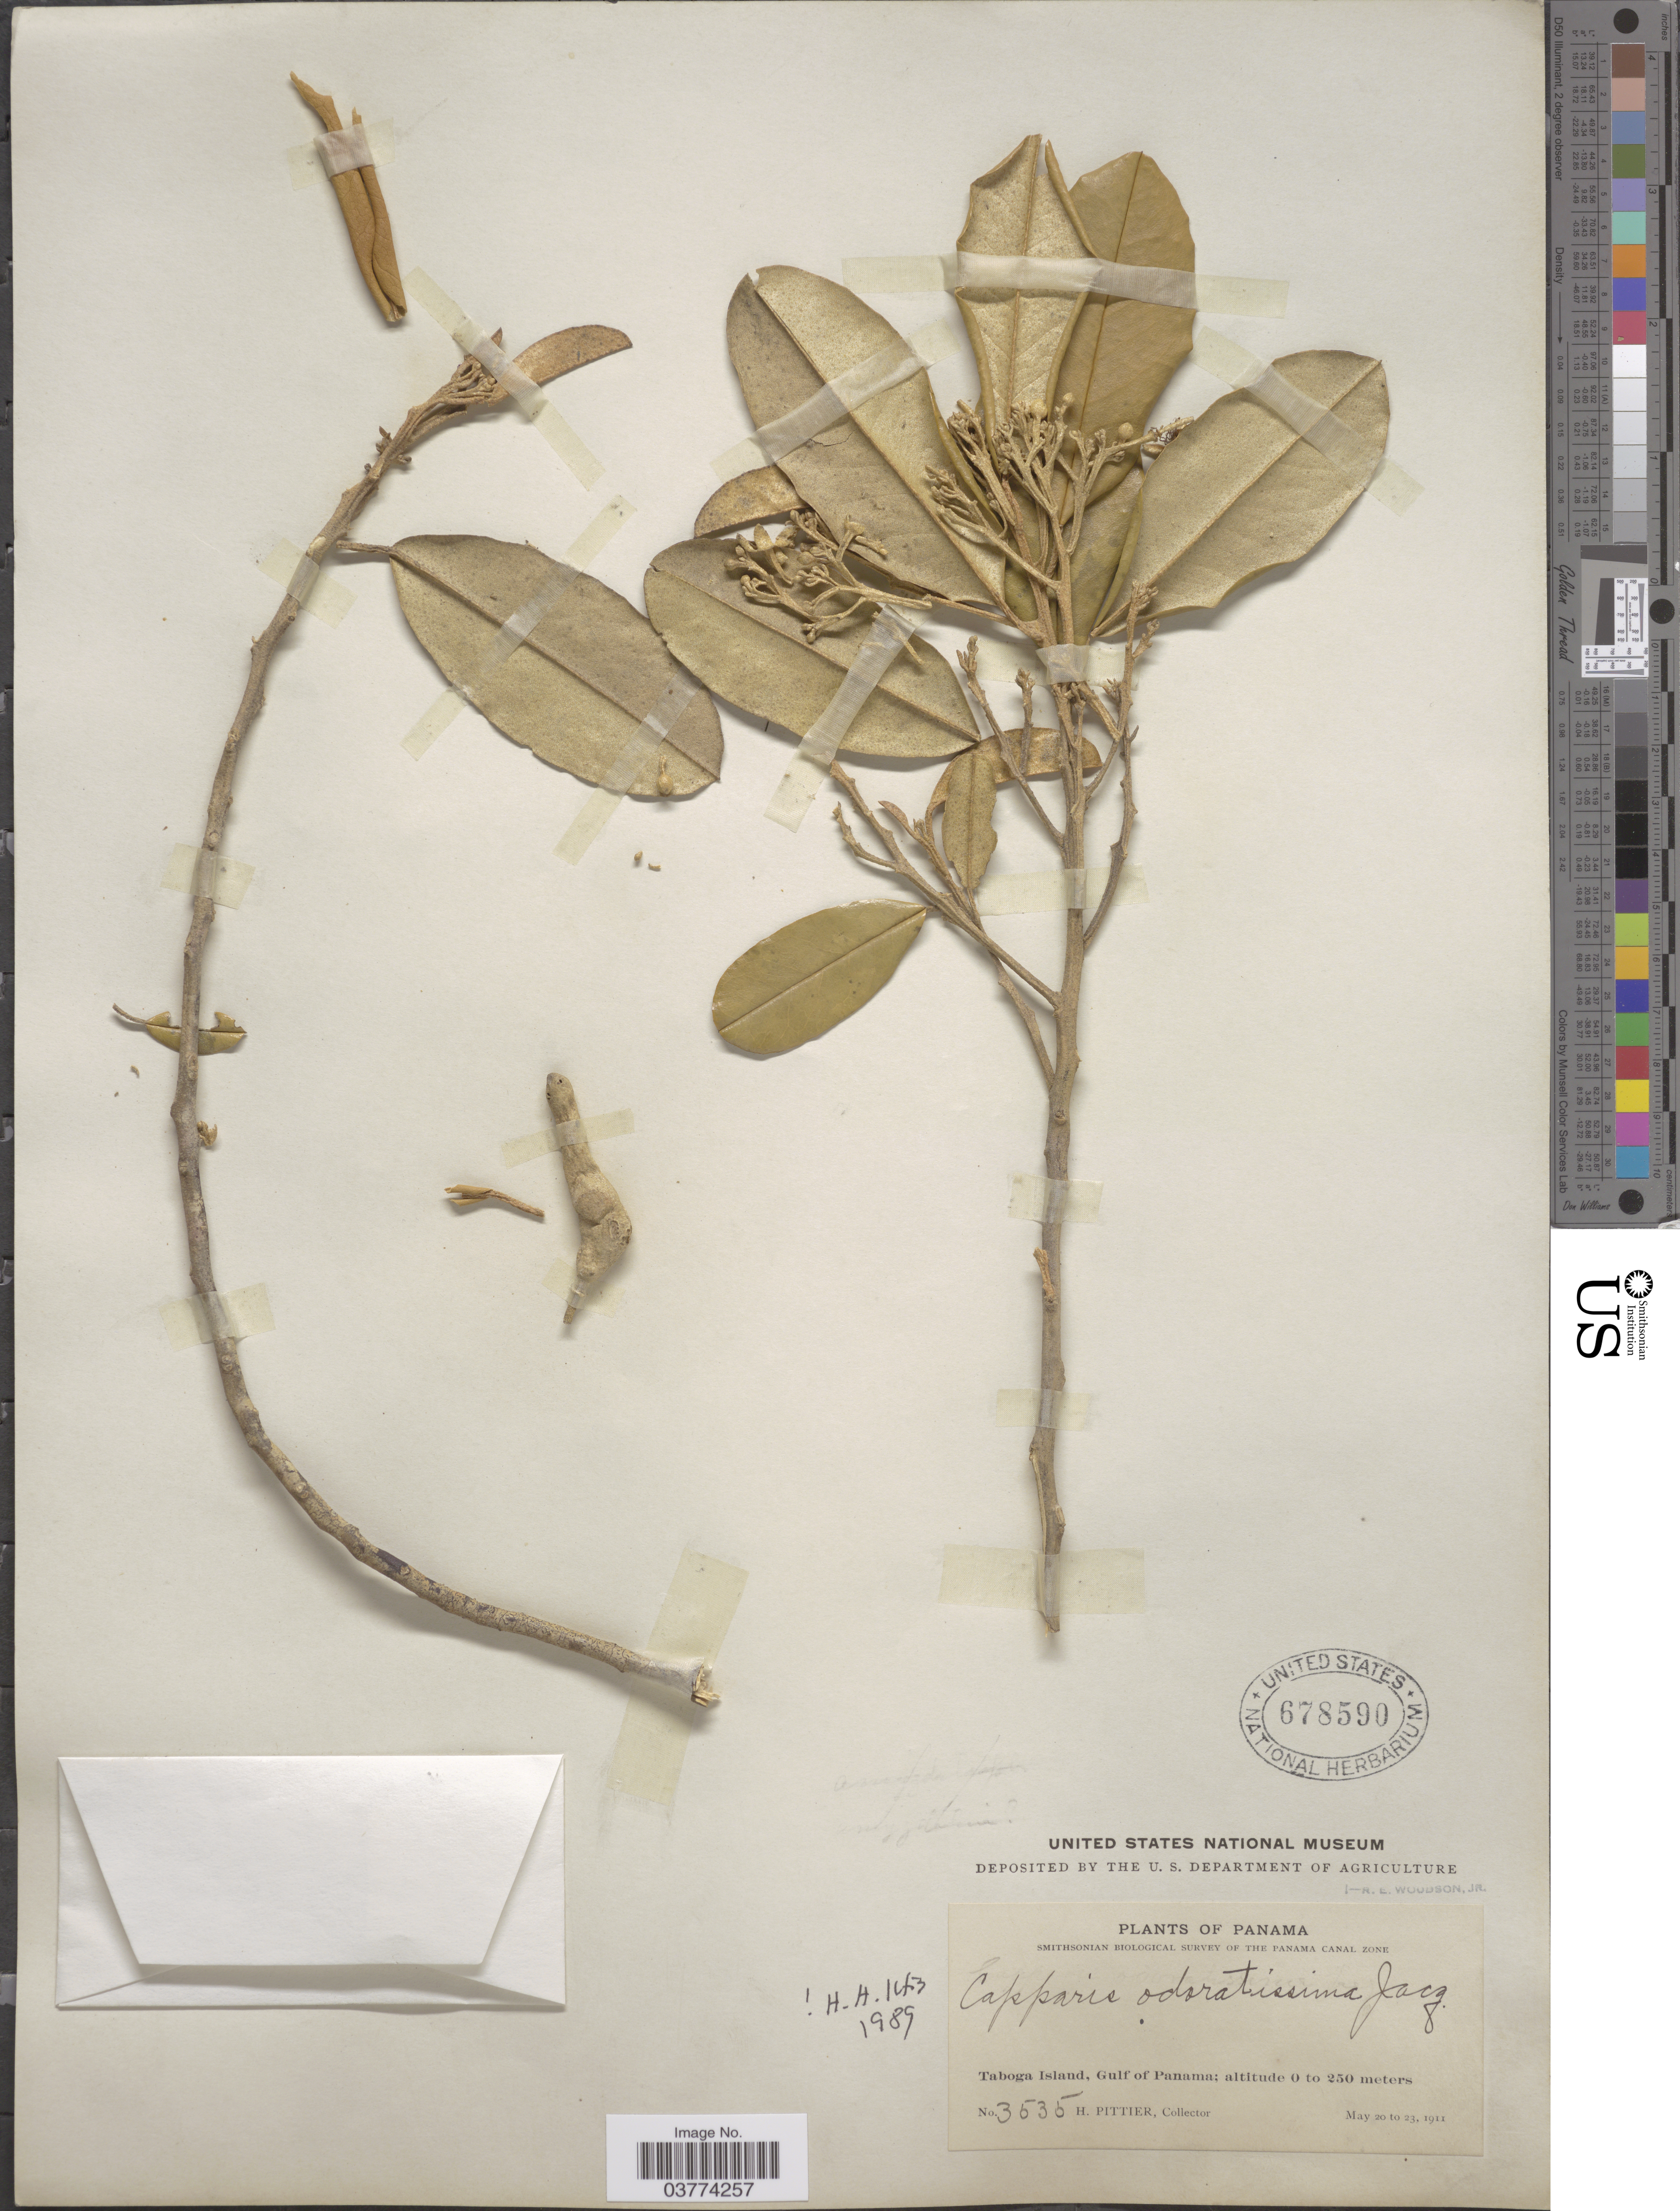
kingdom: Plantae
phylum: Tracheophyta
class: Magnoliopsida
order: Brassicales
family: Capparaceae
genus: Quadrella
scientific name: Quadrella odoratissima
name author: (Jacq.) Hutch.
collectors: H. F. Pittier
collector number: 3535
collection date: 1911-05-20/1911-05-23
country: Panama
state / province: Panamá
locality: Taboga Island. Gulf of Panama.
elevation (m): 0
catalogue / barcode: US 678590